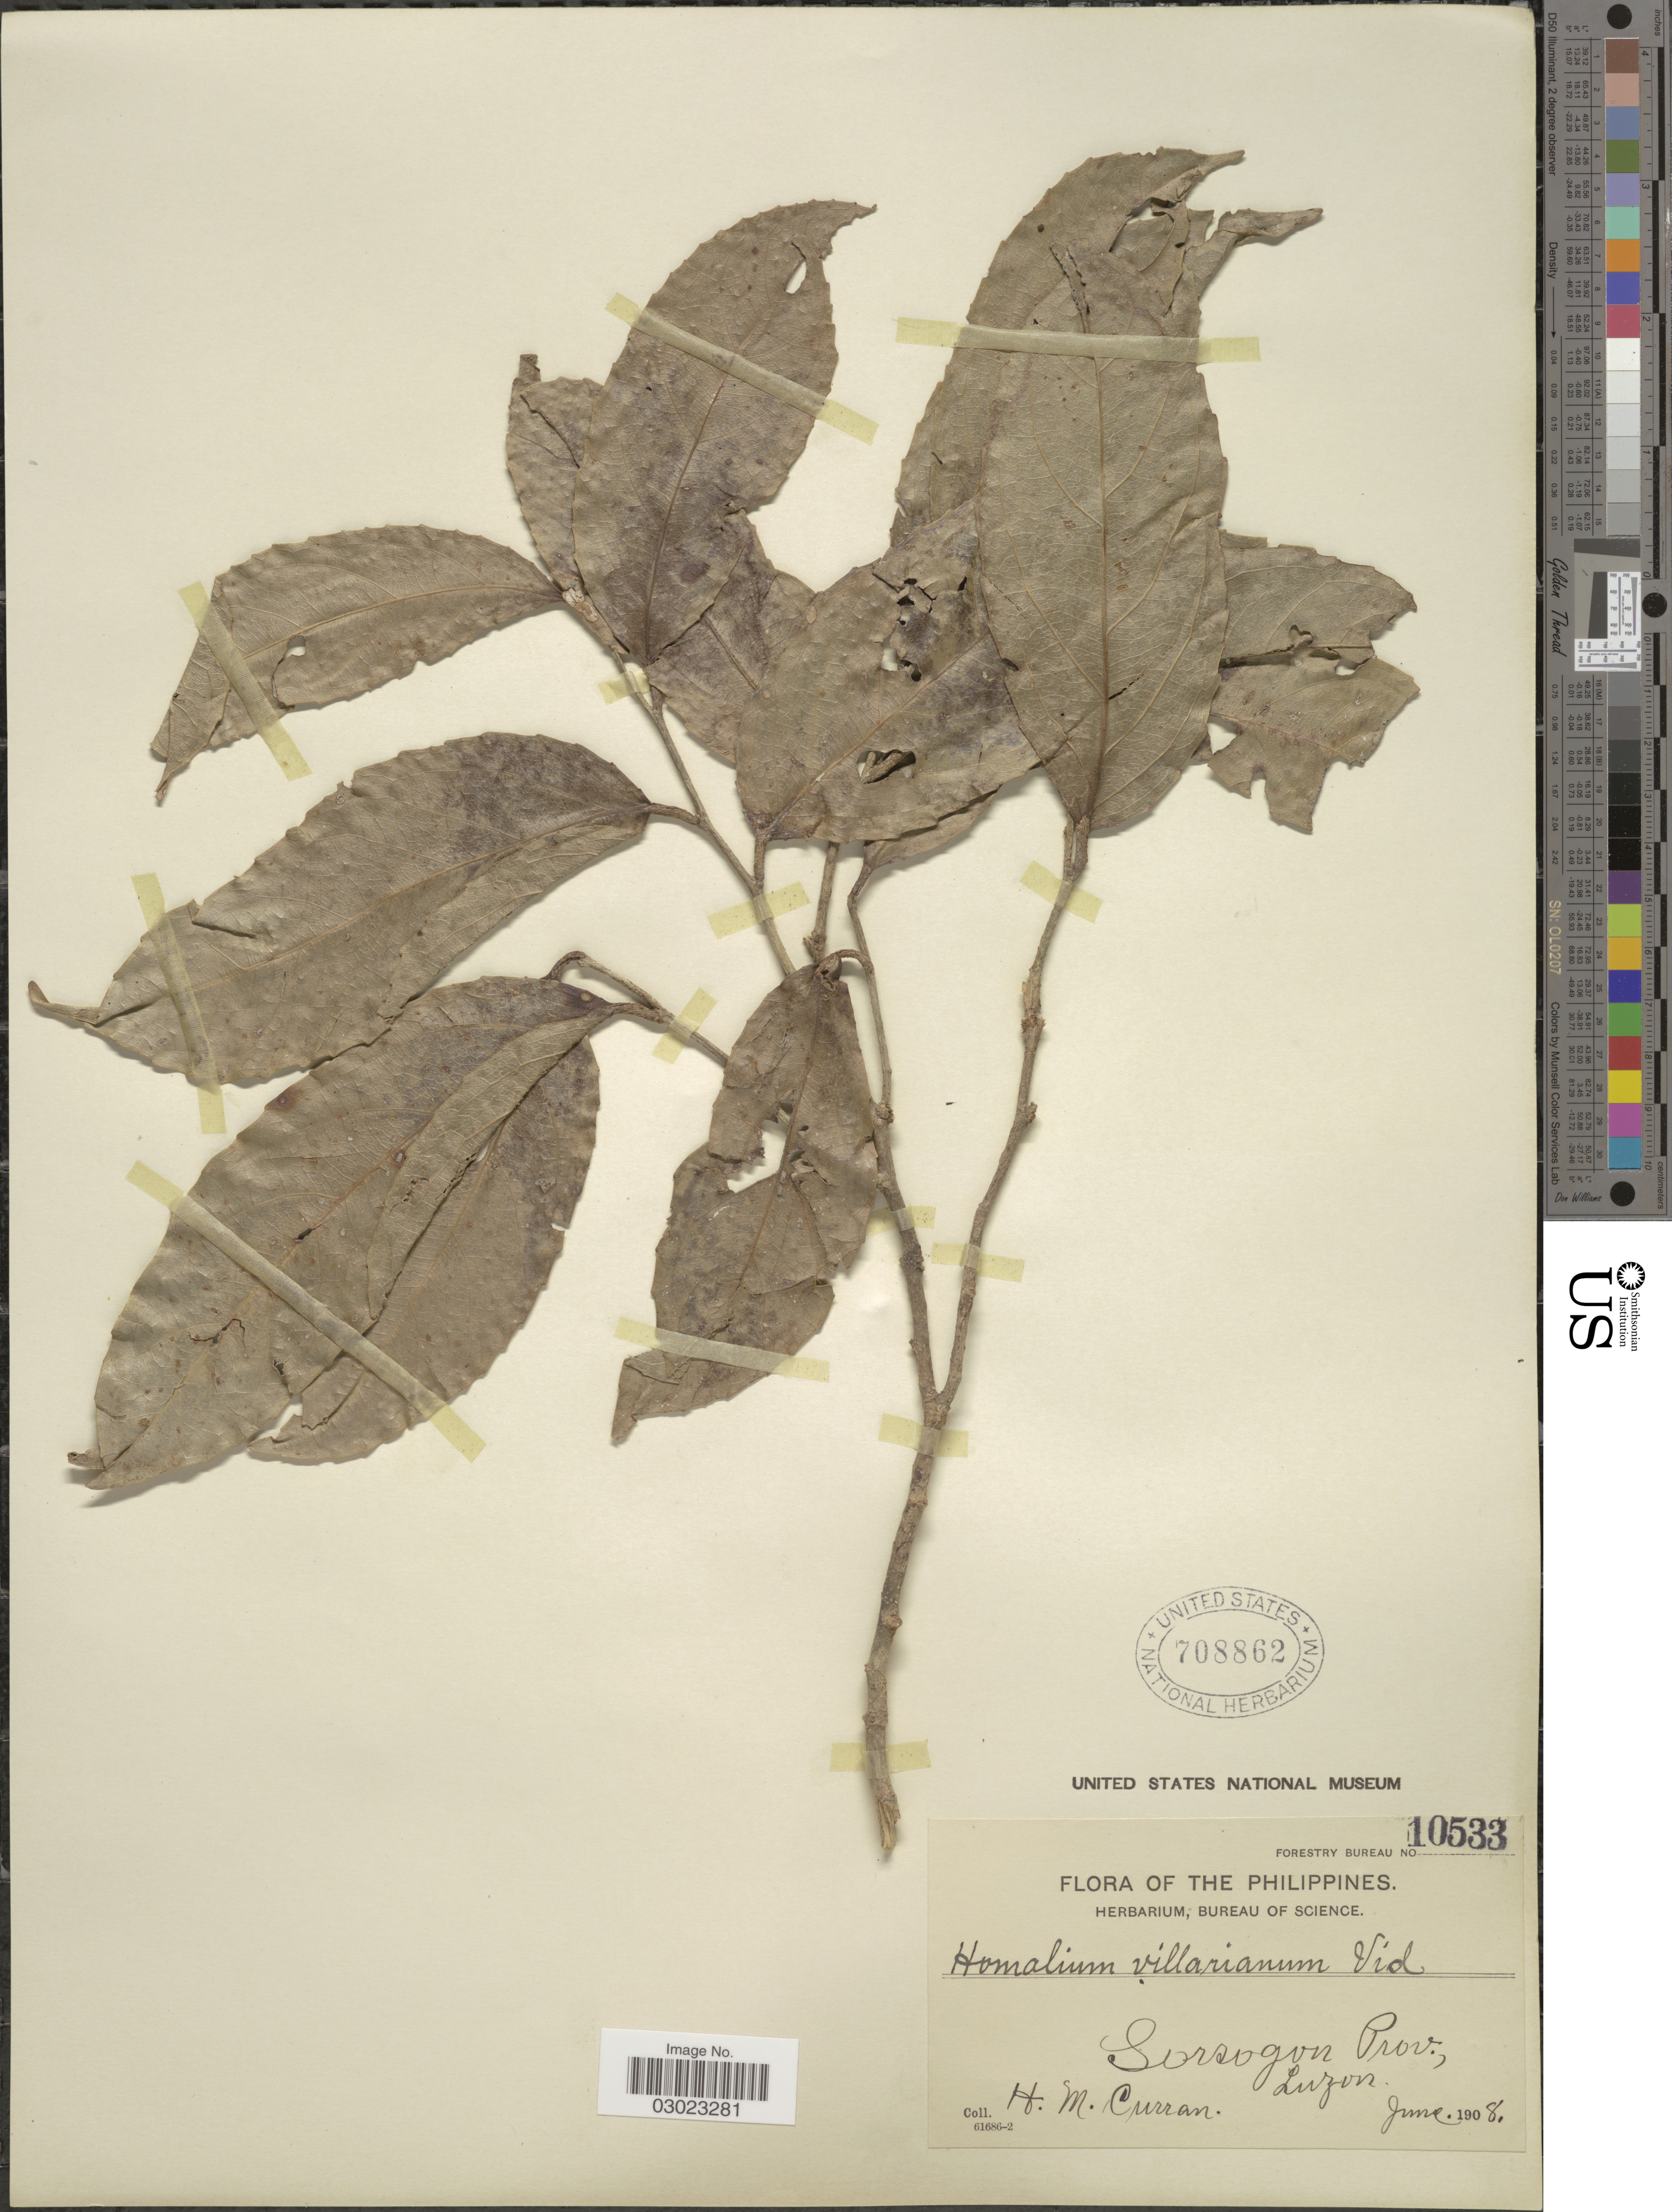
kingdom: Plantae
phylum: Tracheophyta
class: Magnoliopsida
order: Malpighiales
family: Salicaceae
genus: Homalium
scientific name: Homalium villarianum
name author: S. Vidal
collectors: H. M. Curran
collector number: Forestry Bureau 10533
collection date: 1908-06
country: Philippines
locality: Sorsogon Prov., Luzon.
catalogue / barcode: US 708862